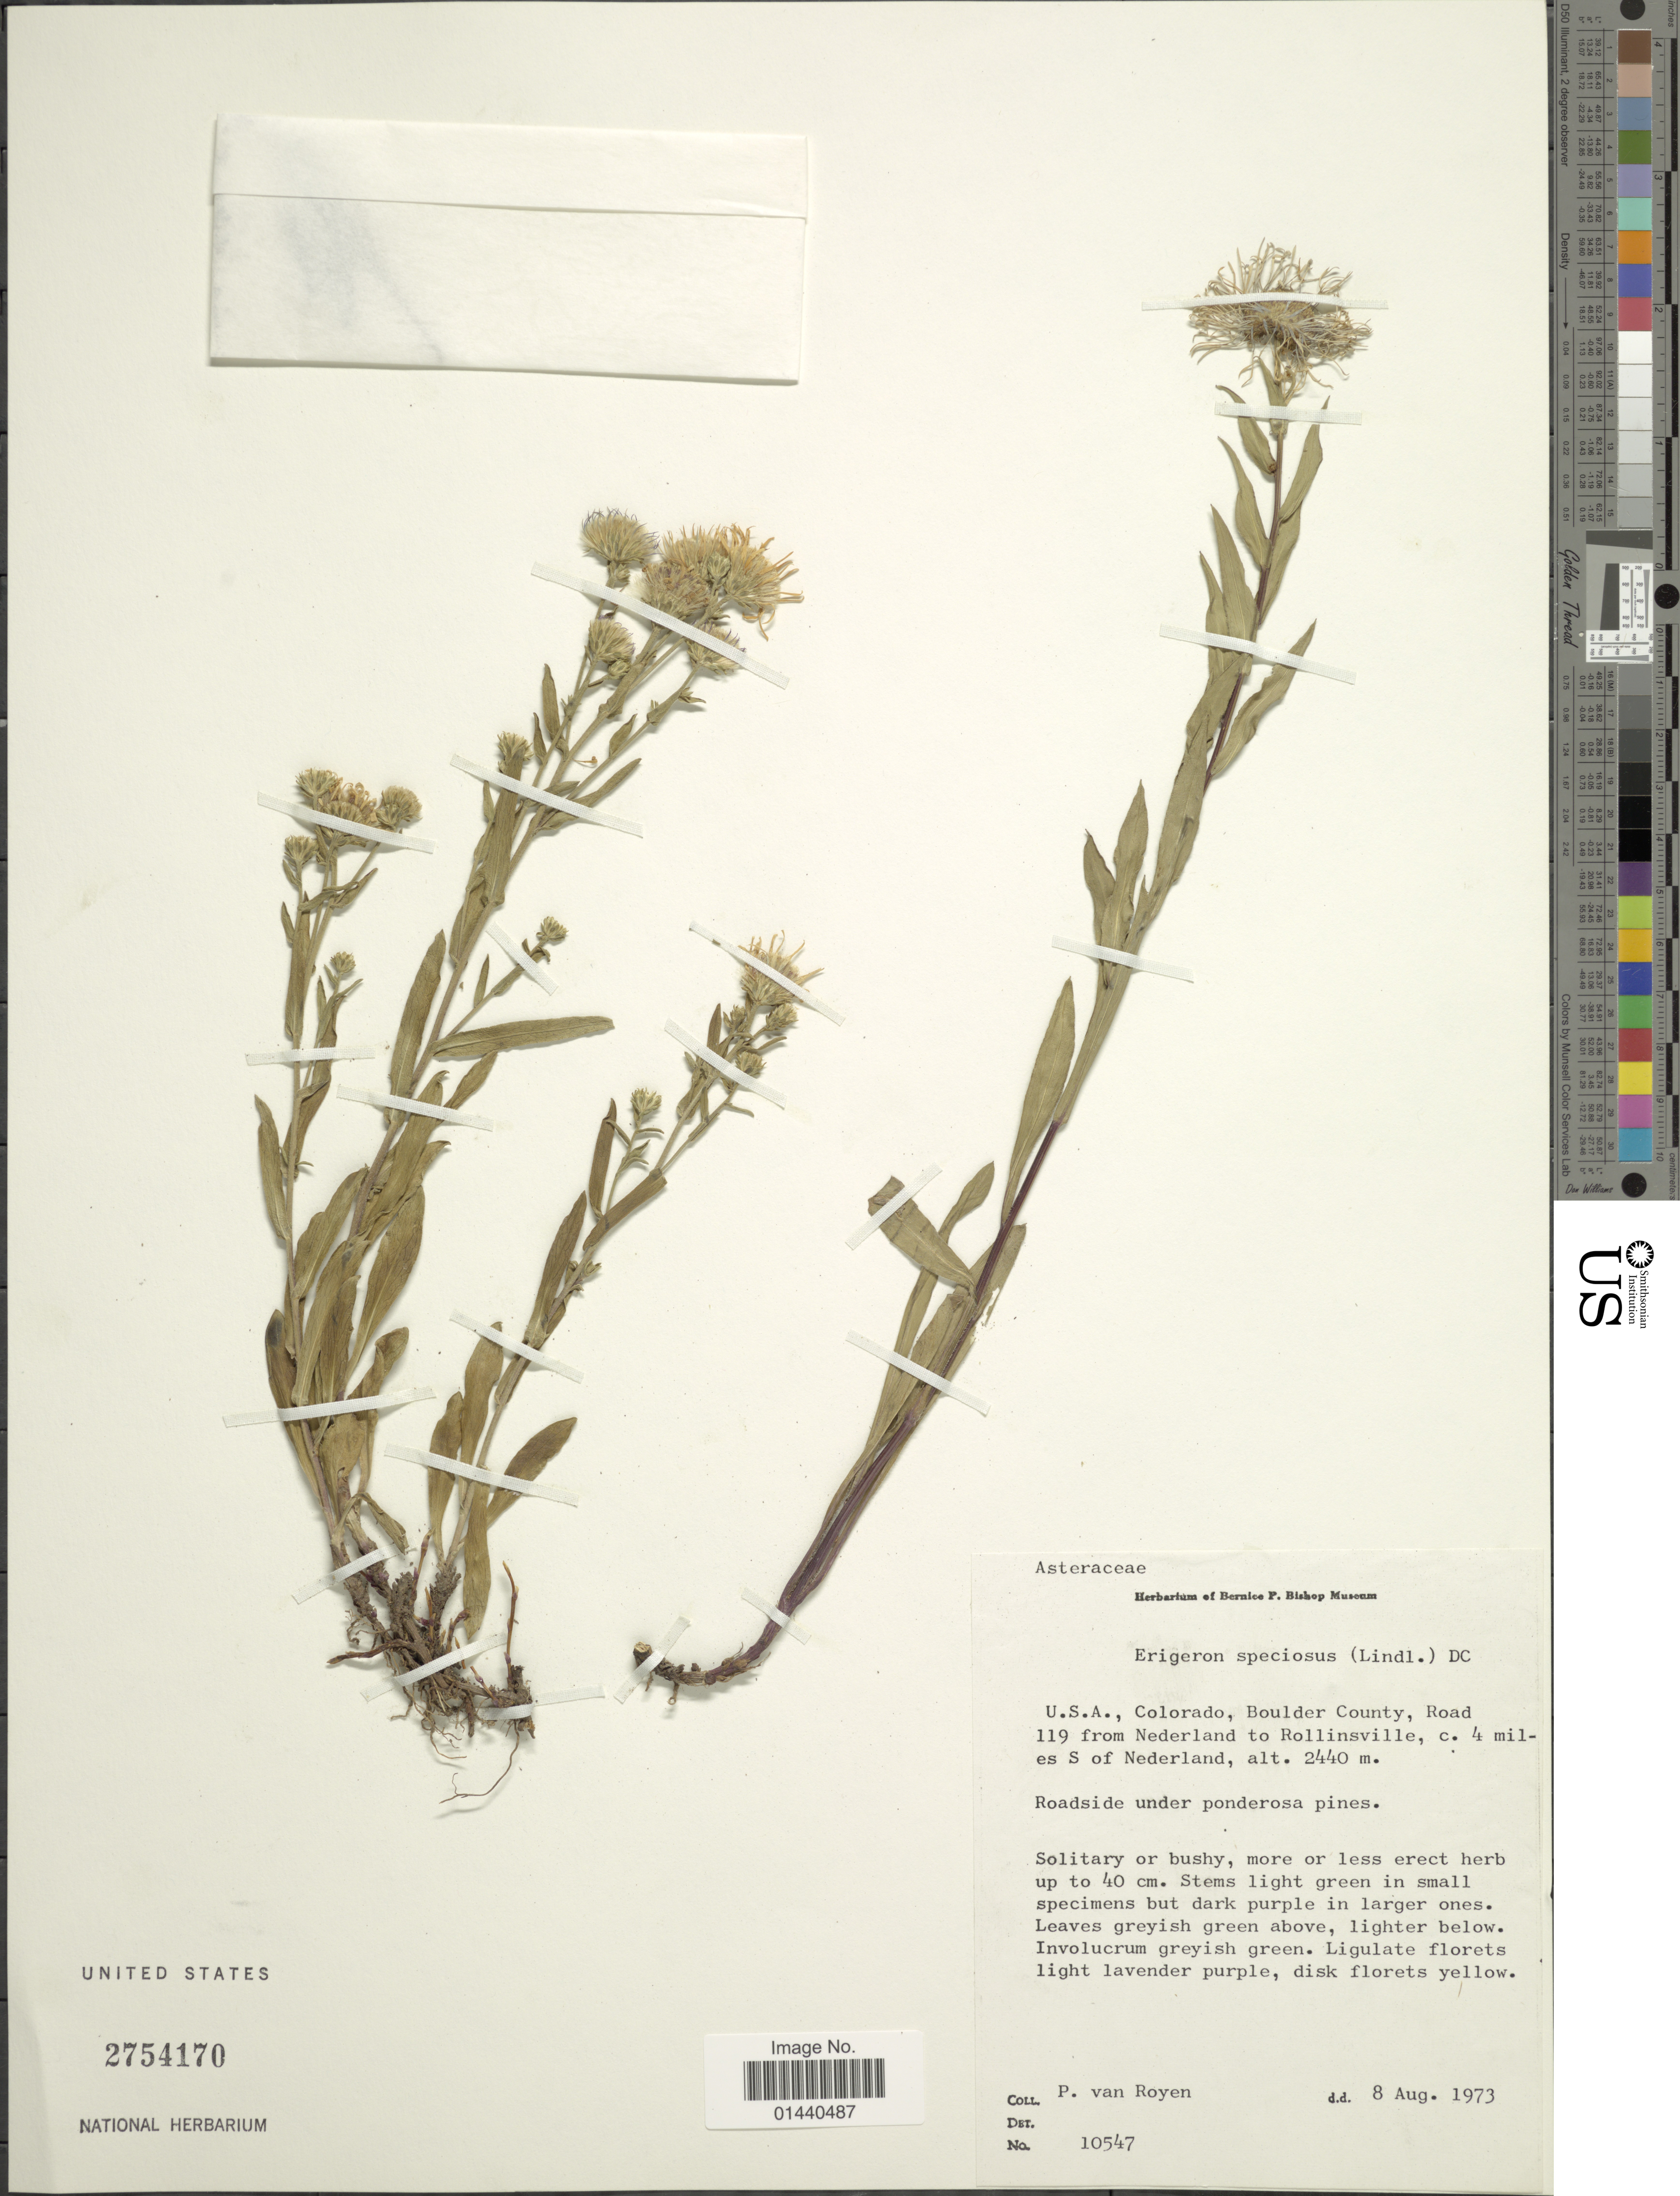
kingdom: Plantae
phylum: Tracheophyta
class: Magnoliopsida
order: Asterales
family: Asteraceae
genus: Erigeron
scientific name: Erigeron speciosus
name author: (Lindl.) DC.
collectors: P. van Royen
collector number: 10547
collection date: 1973-08-08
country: United States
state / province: Colorado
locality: U.S.A., Colorado, Boulder County, Road 119 from Nederland to Rollinsville, c. 4 miles S of Nederland.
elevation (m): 2440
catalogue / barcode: US 2754170